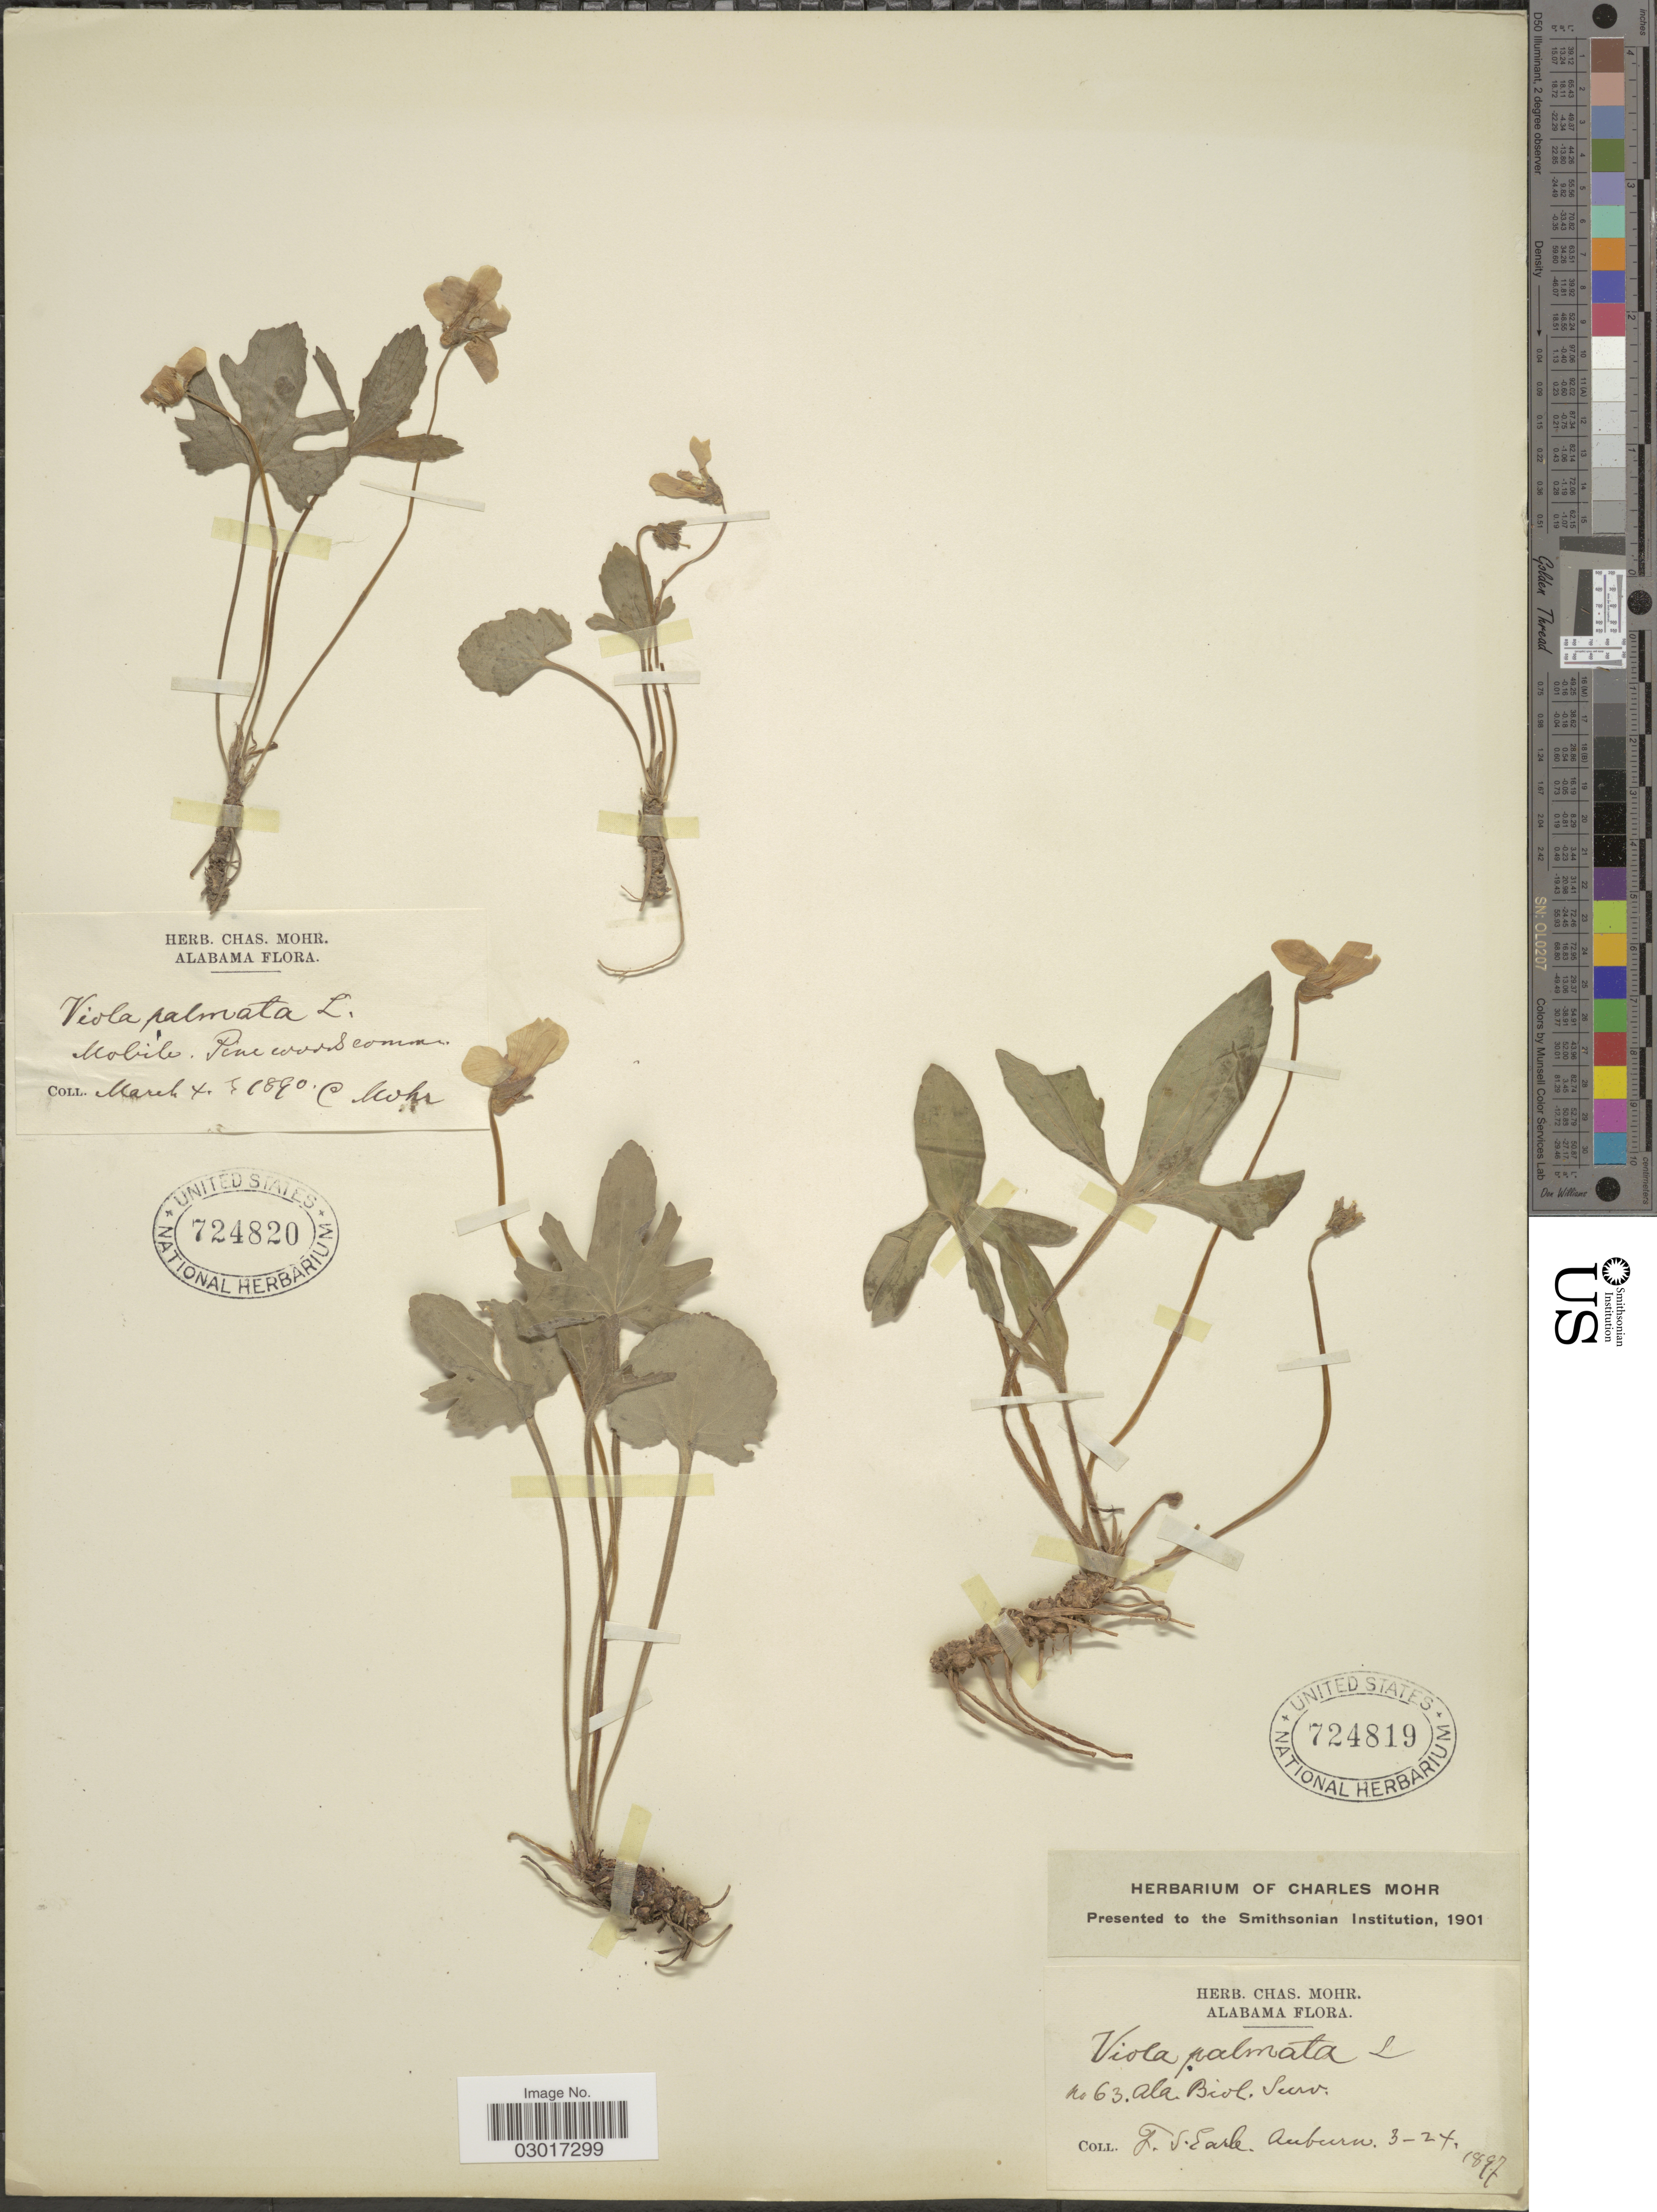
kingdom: Plantae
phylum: Tracheophyta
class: Magnoliopsida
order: Malpighiales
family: Violaceae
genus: Viola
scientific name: Viola triloba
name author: Schwein.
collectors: F. S. Earle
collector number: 63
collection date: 1897-03-24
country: United States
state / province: Alabama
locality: Ala. Biol. Surv.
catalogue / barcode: US 724819-2